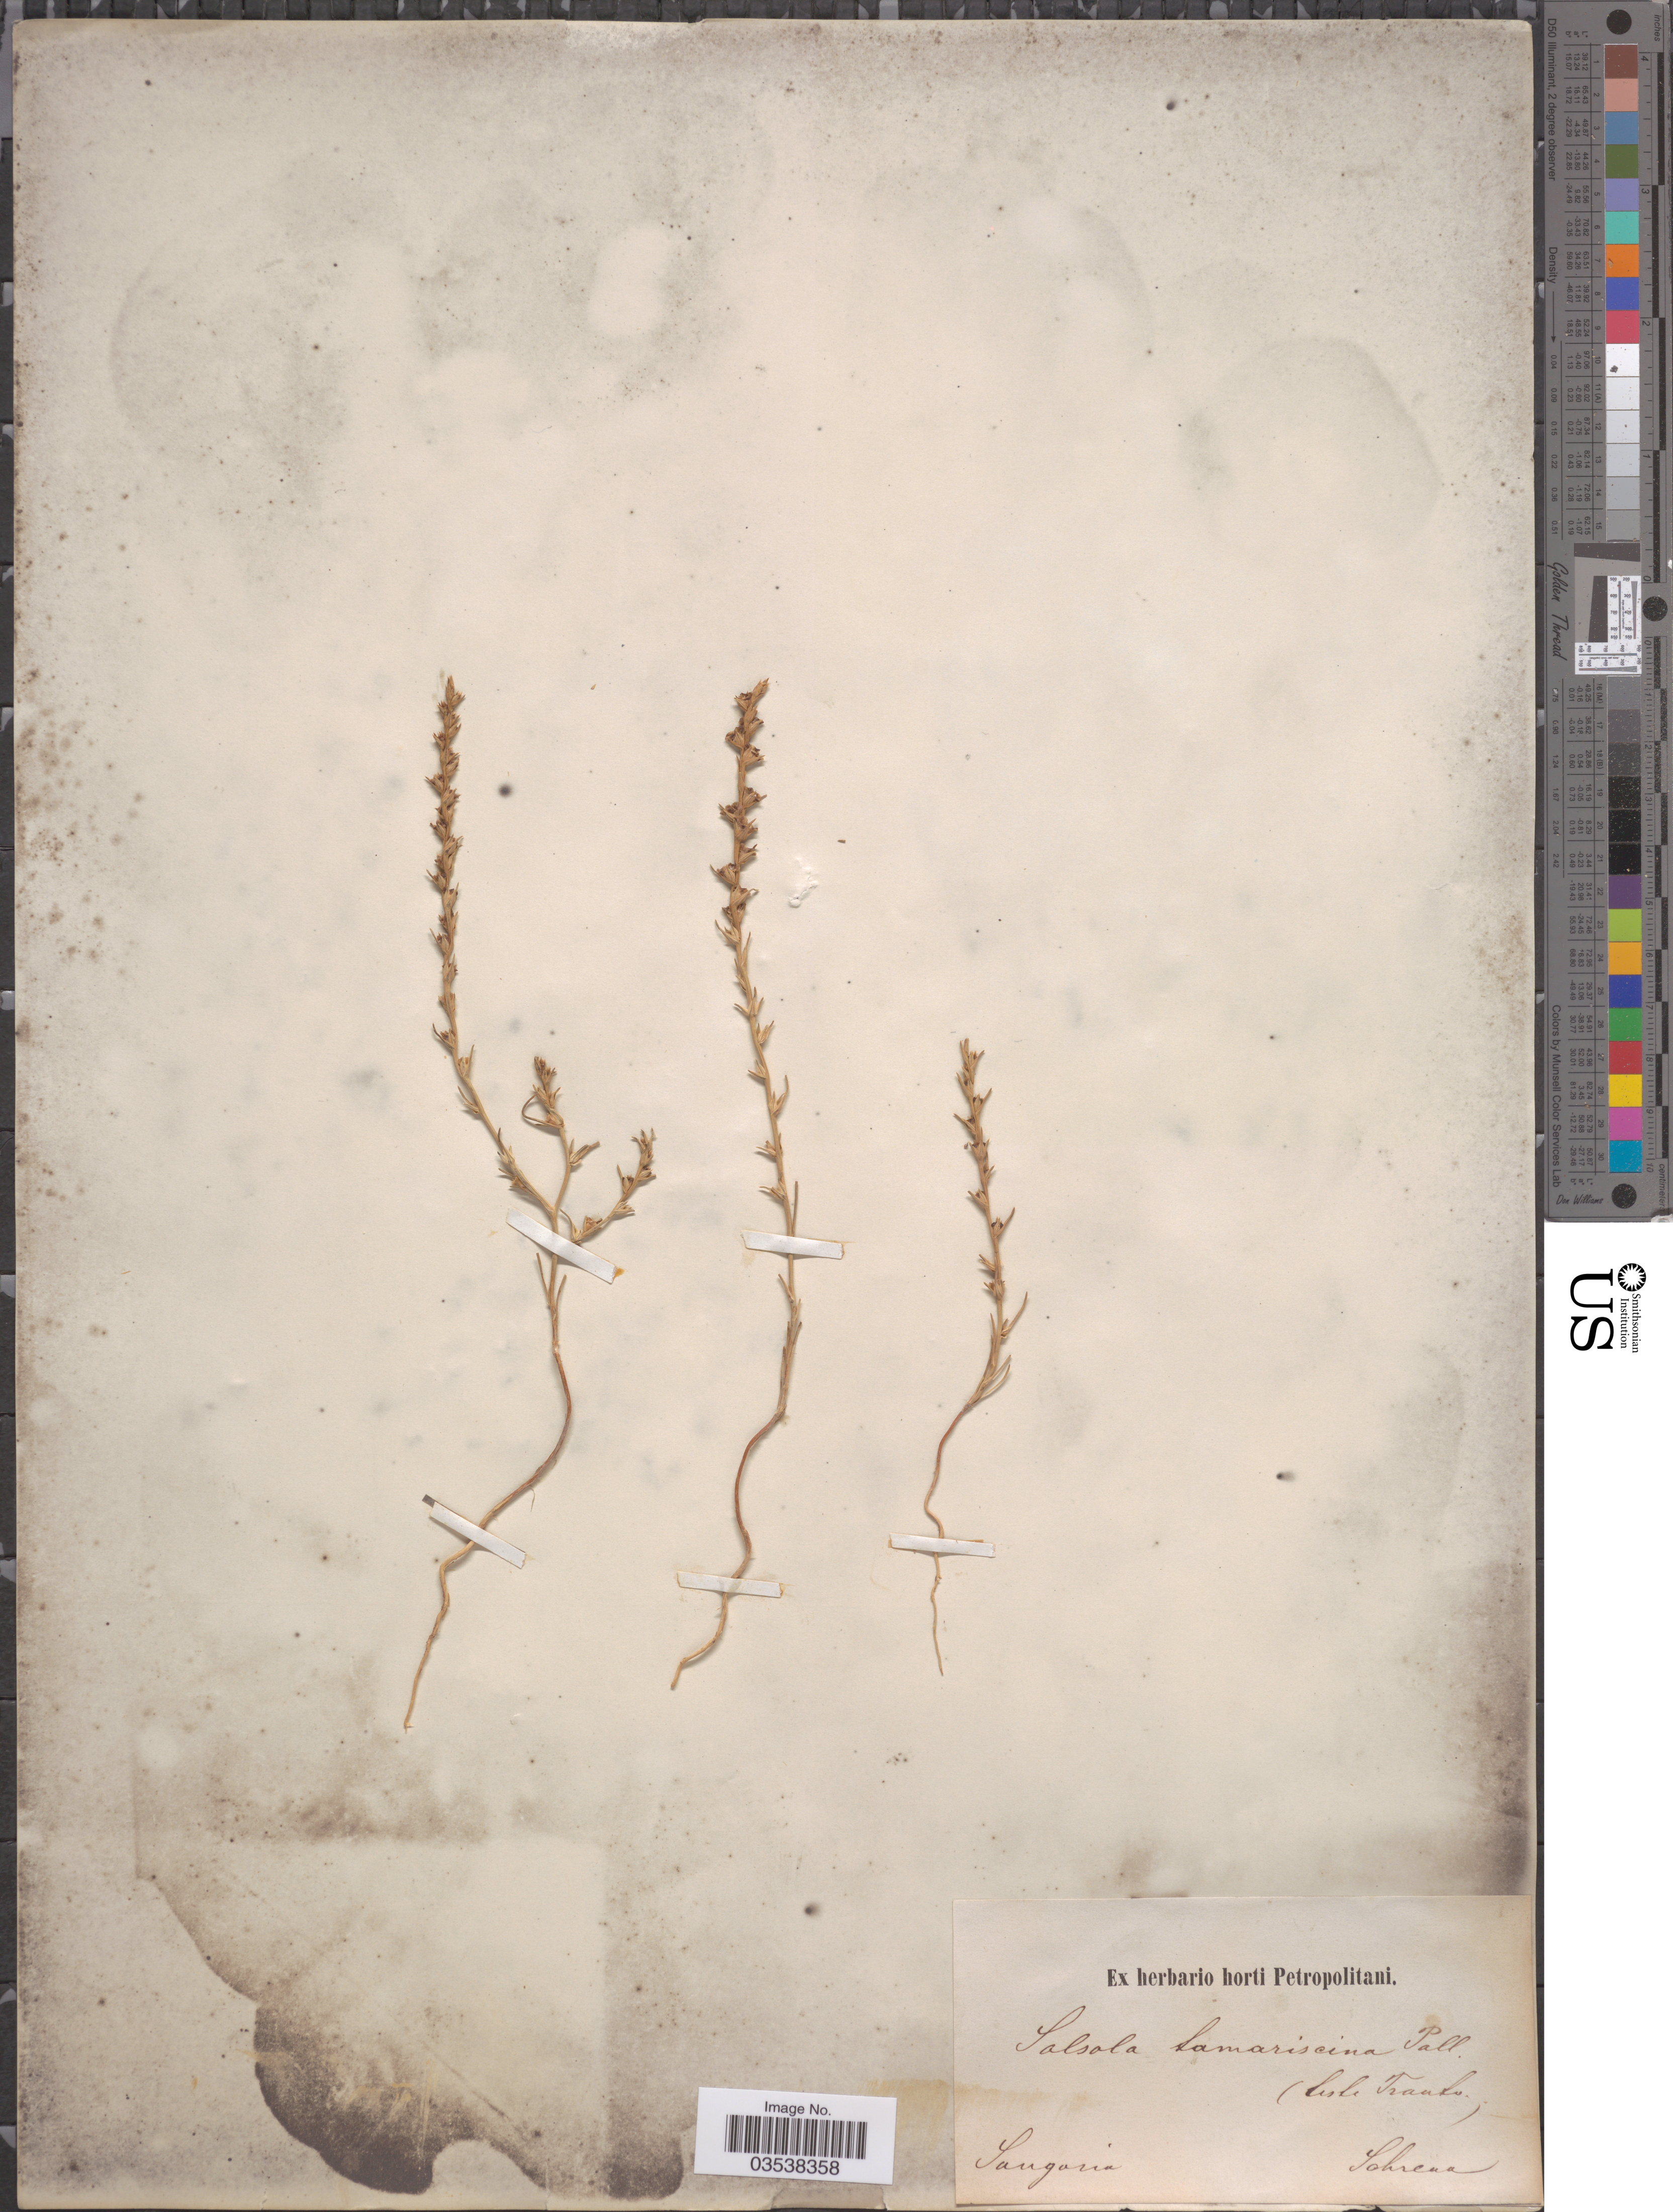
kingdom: Plantae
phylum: Tracheophyta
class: Magnoliopsida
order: Caryophyllales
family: Amaranthaceae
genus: Salsola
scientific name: Salsola tamariscina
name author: Pall.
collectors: A.G. Schrenk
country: Kazakhstan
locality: Songaria.